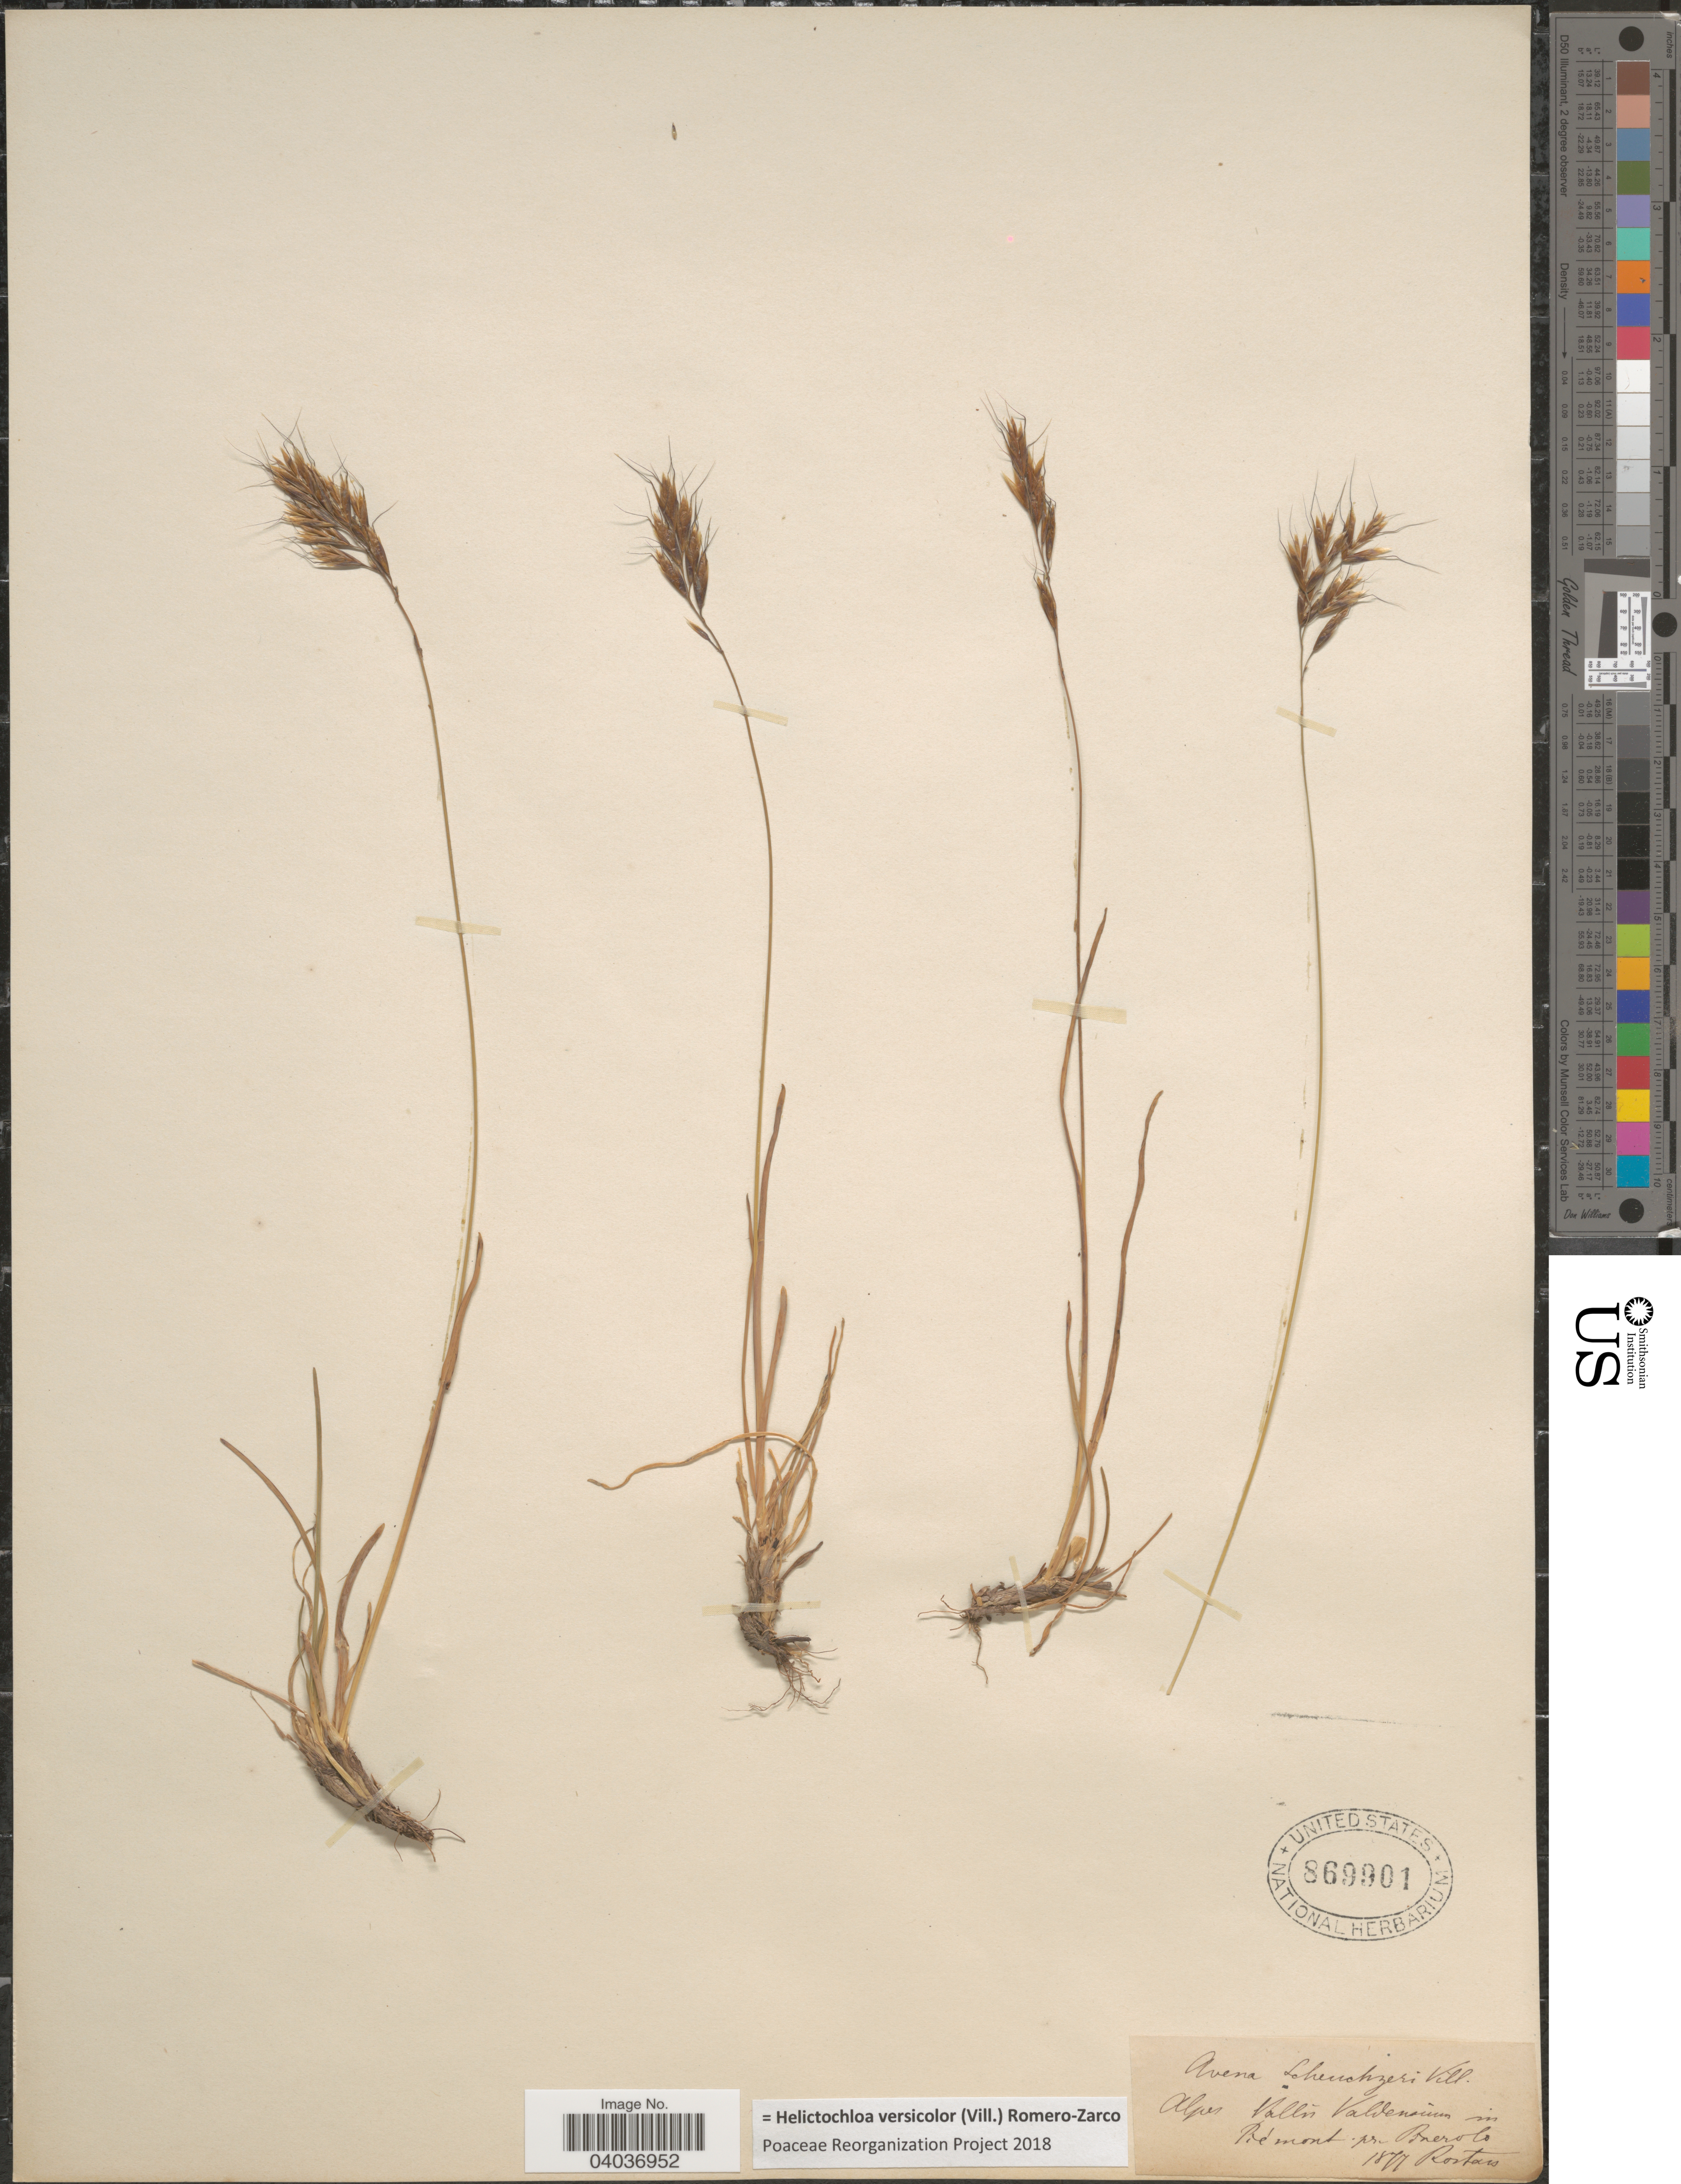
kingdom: Plantae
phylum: Tracheophyta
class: Liliopsida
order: Poales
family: Poaceae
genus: Helictochloa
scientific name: Helictochloa versicolor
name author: (Vill.) Romero Zarco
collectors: Rostan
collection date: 1877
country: Italy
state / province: Piedmont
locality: Alpes Vallis Valdensium in Piedmont pr. Baerolo.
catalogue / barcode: US 869901